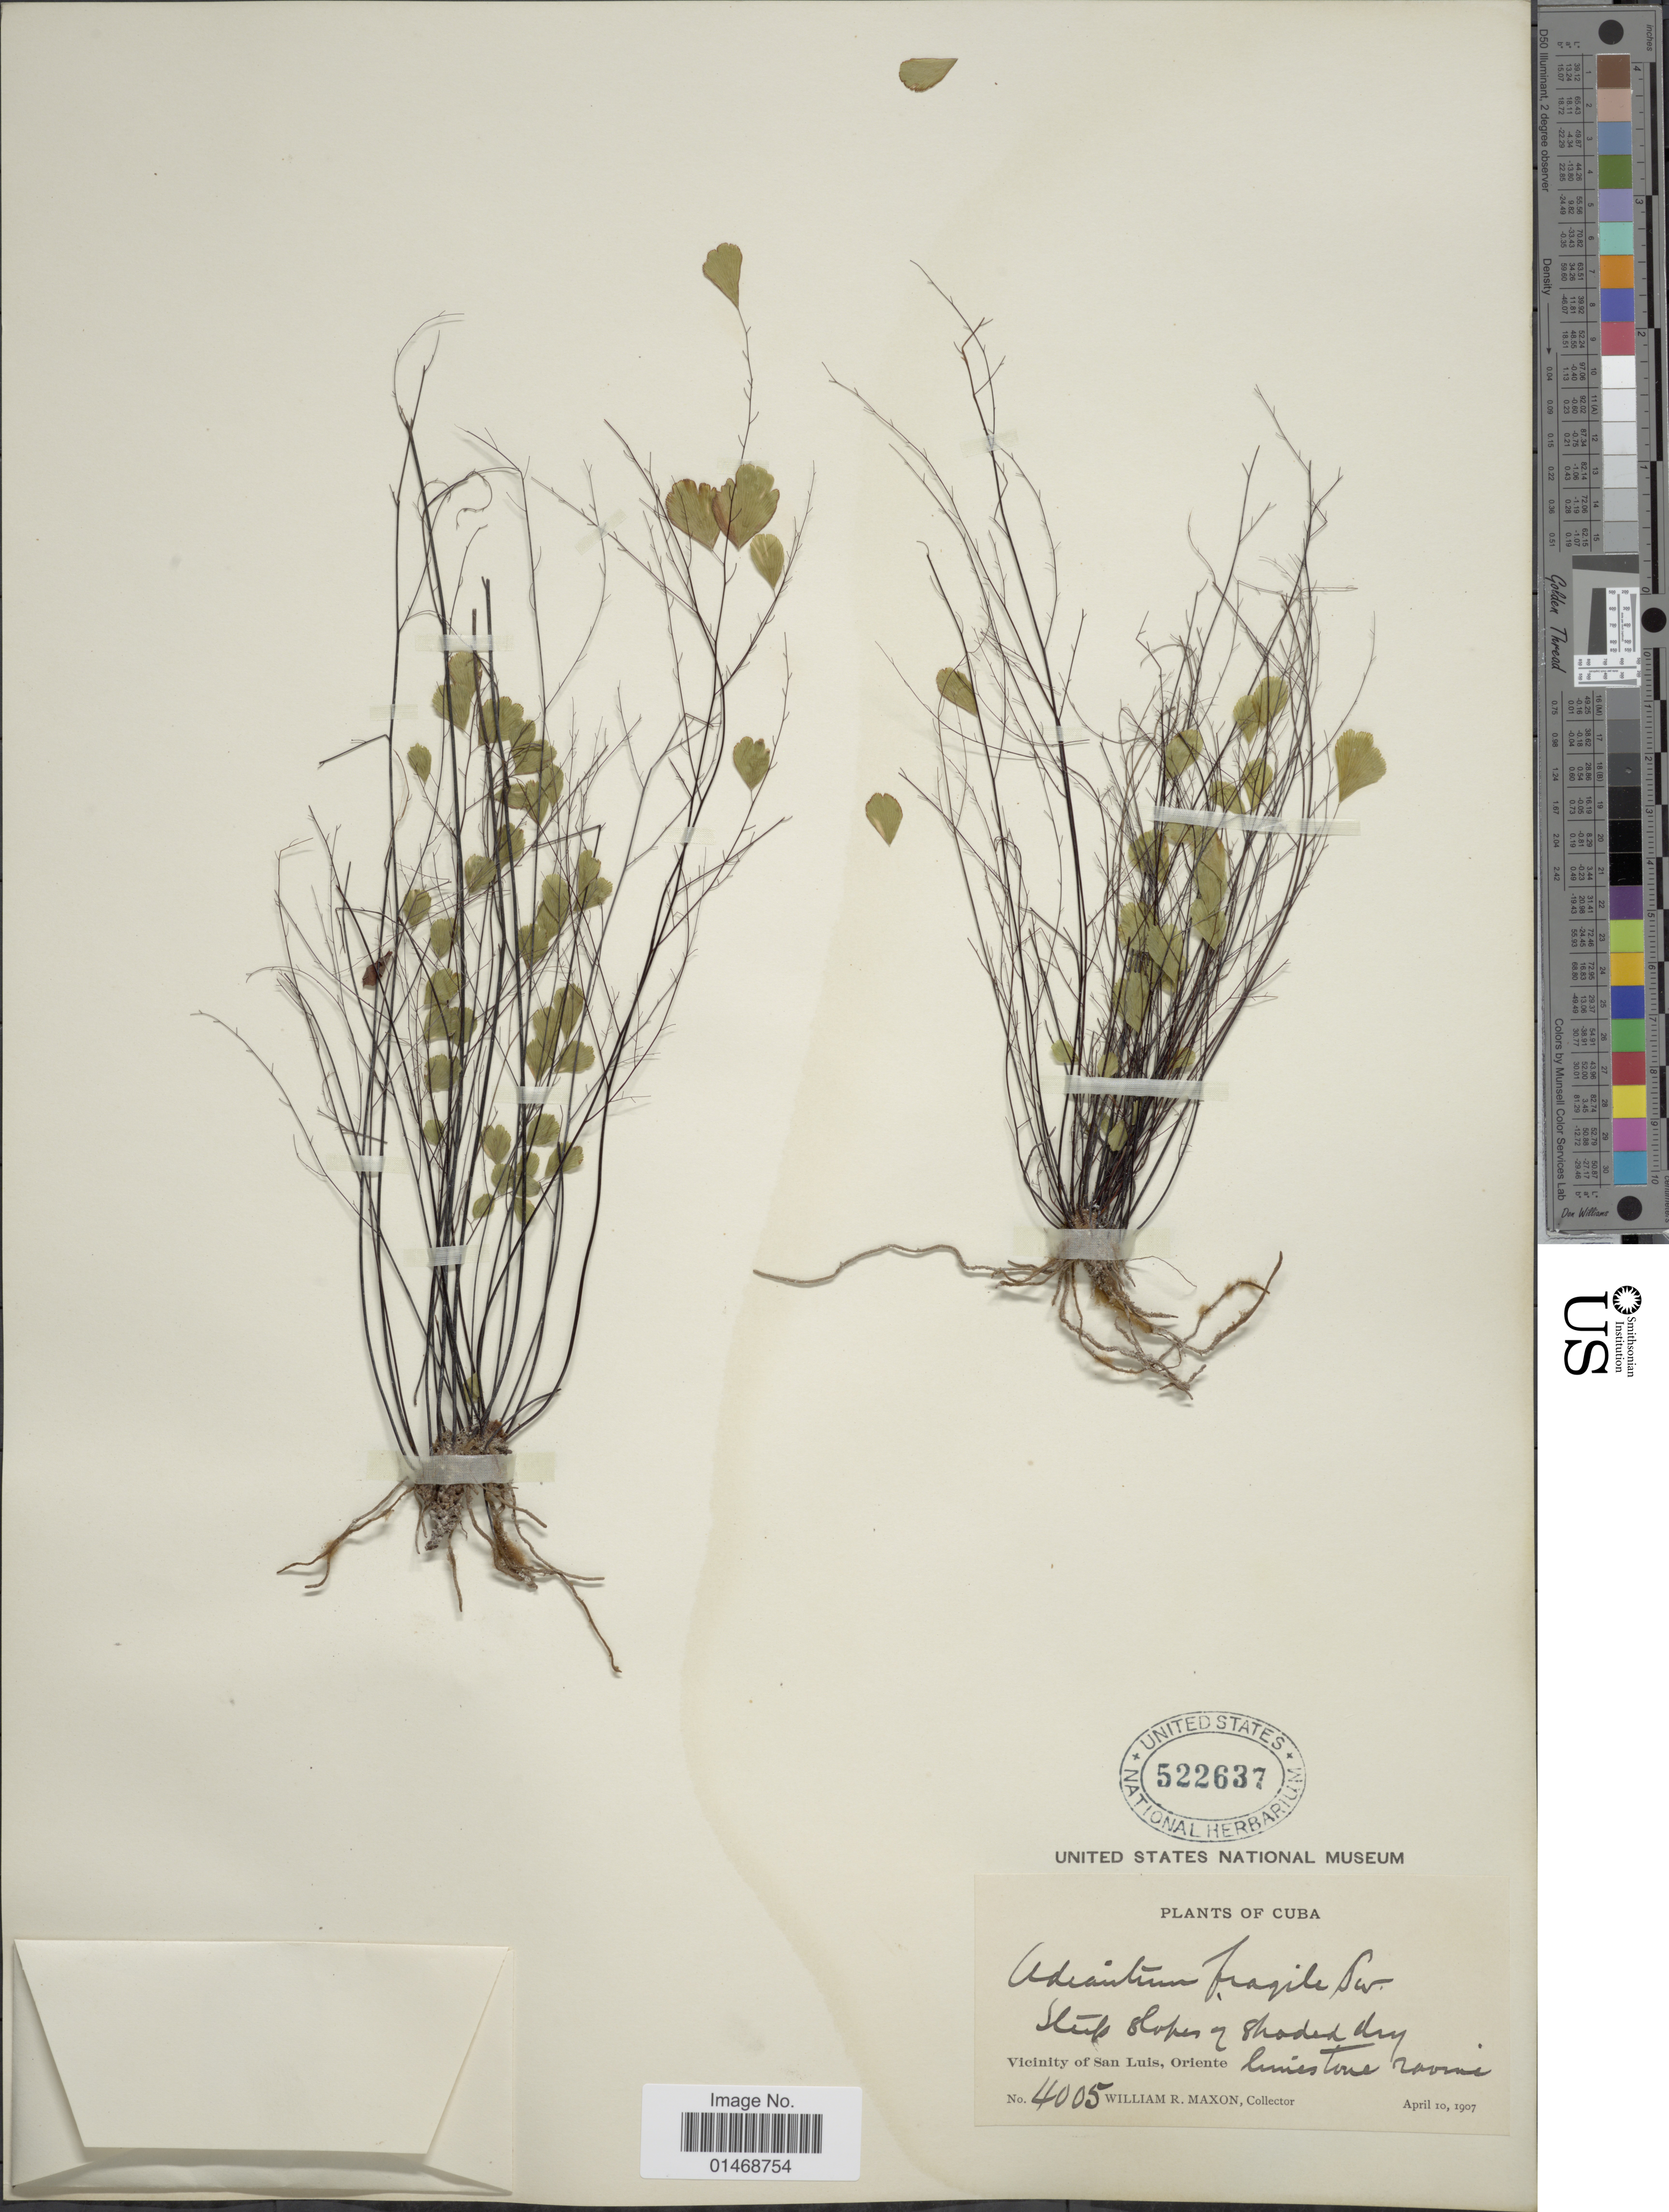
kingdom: Plantae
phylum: Tracheophyta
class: Polypodiopsida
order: Polypodiales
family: Pteridaceae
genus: Adiantum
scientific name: Adiantum fragile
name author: Sw.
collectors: W. R. Maxon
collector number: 4005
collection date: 1907-04-10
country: Cuba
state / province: Oriente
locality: Vicinity of San Luis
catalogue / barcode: US 522637